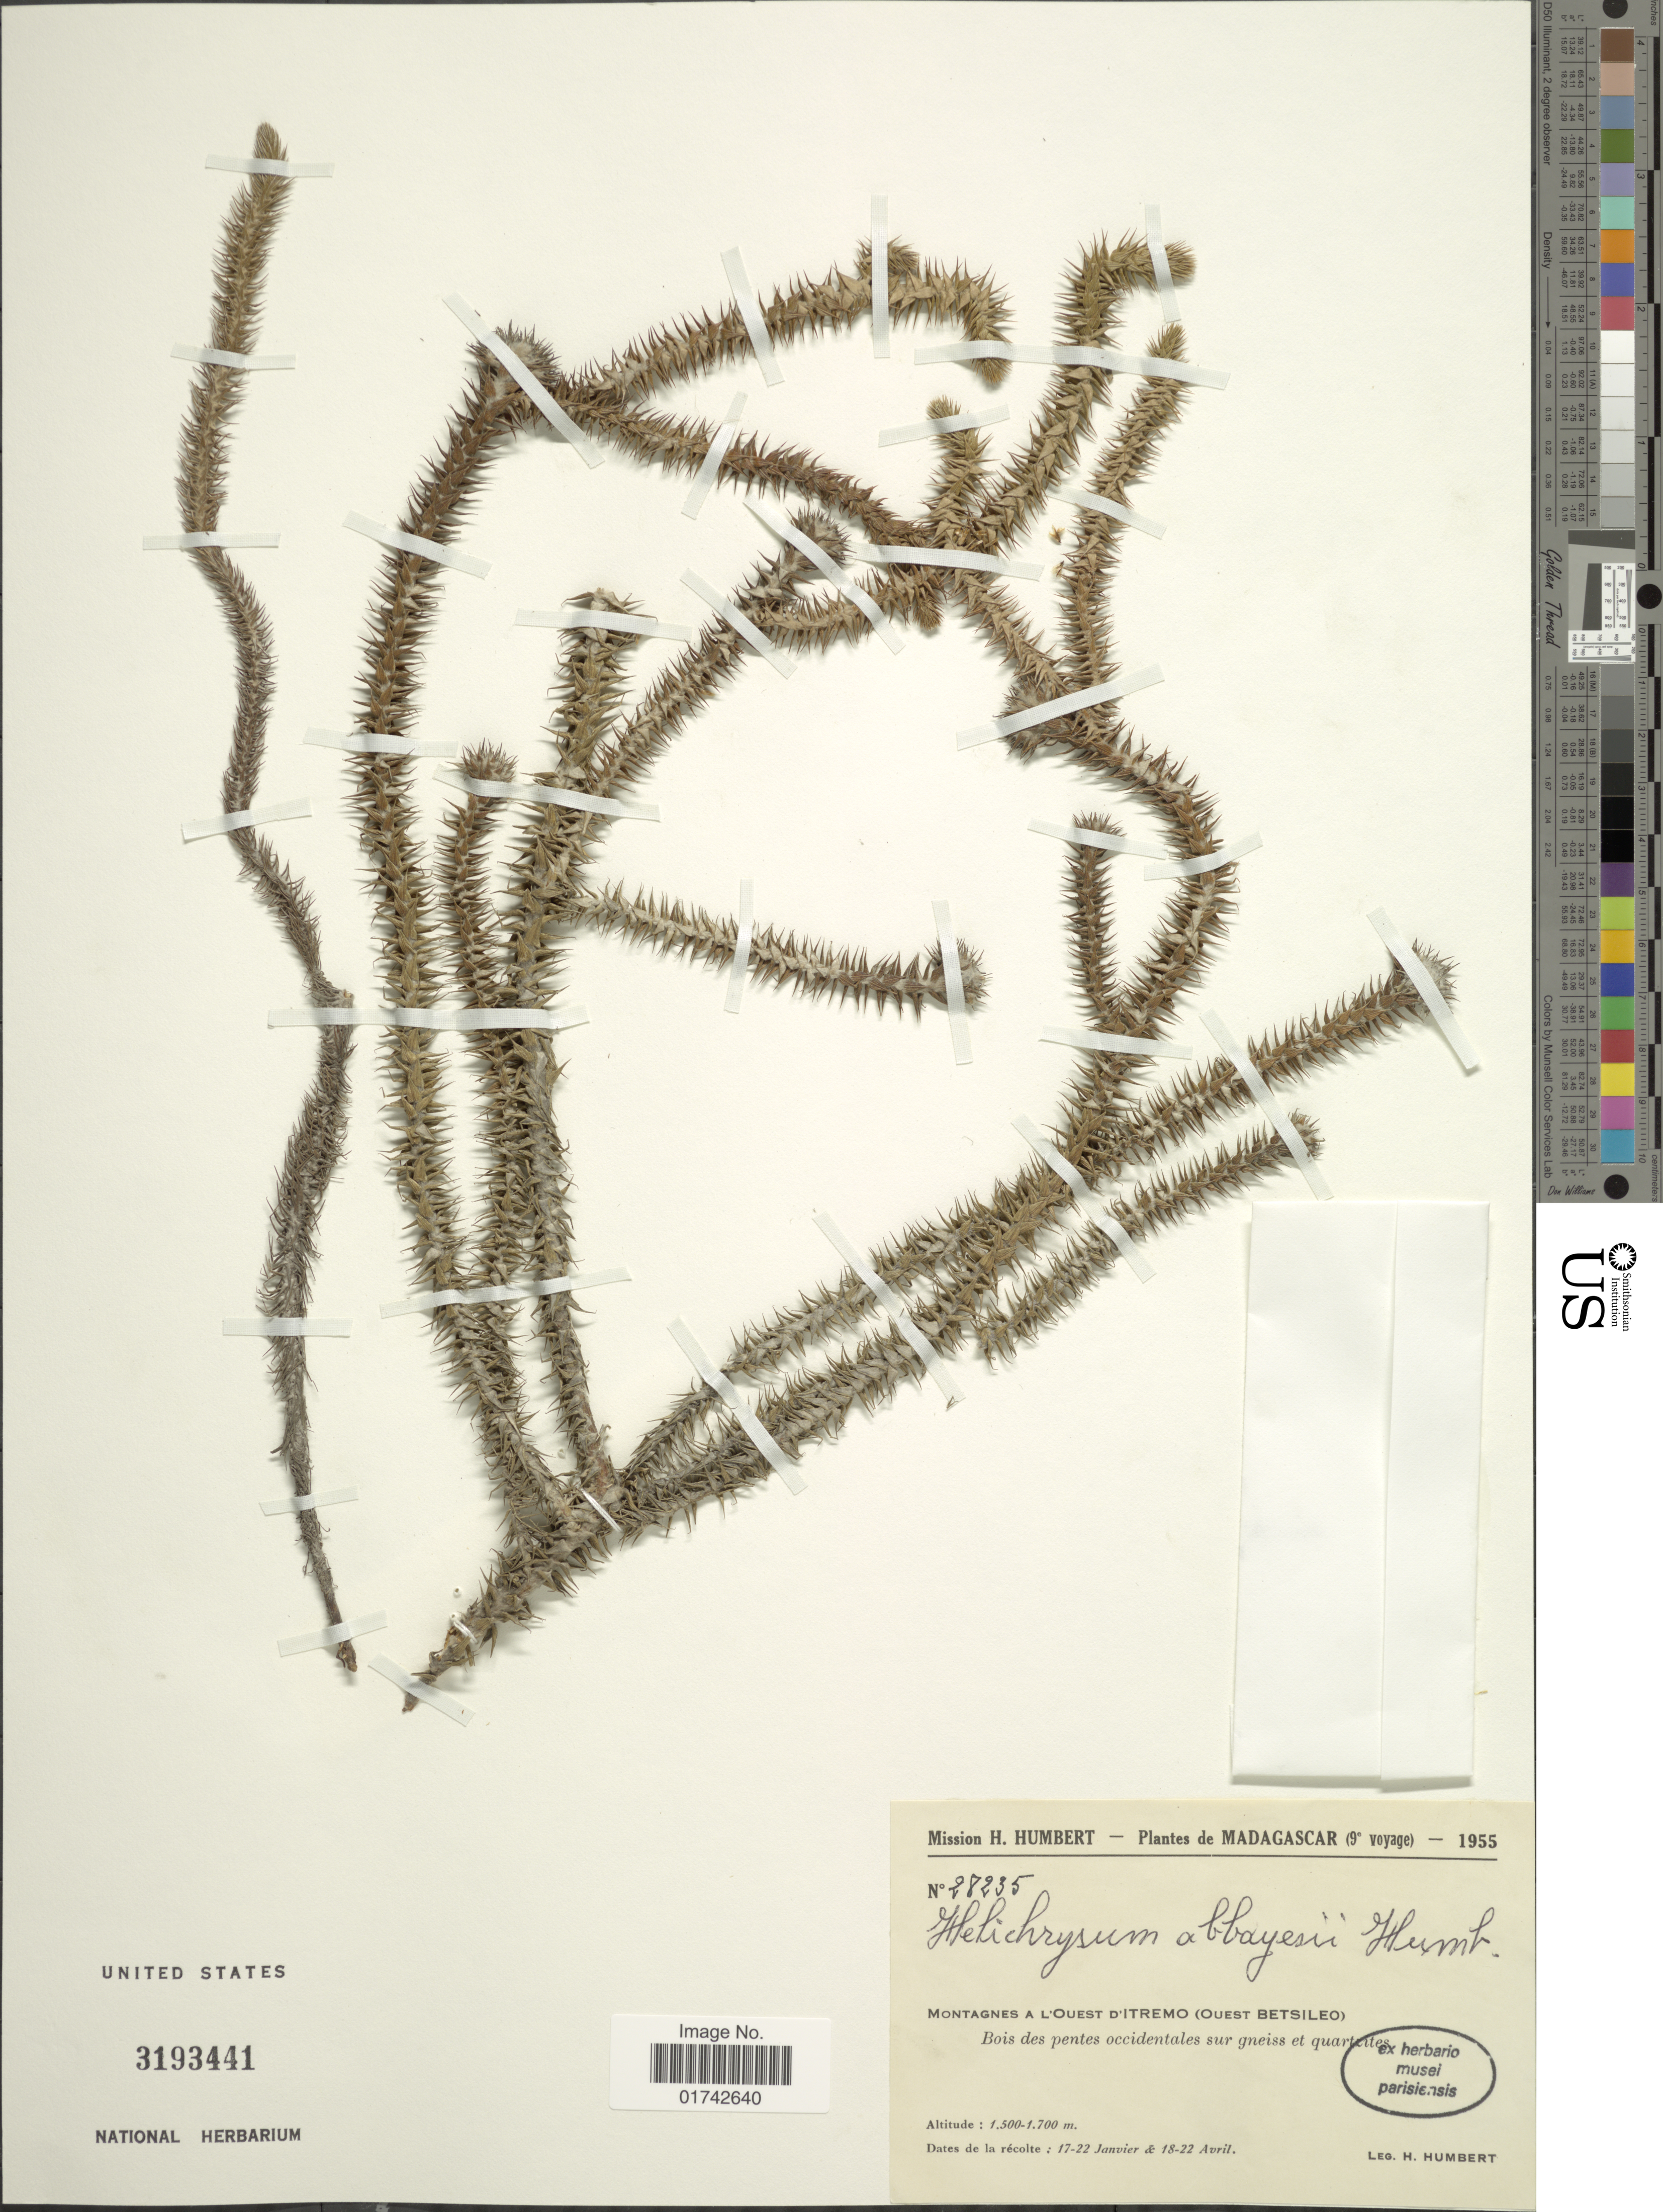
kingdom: Plantae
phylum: Tracheophyta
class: Magnoliopsida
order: Asterales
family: Asteraceae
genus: Helichrysum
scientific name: Helichrysum abbayesii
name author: J.H. Willis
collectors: H. Humbert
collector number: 28235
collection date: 1955-01-17/1955-04-22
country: Madagascar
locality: Montagnes A L'Ouest d'Itemo (Ouest Betsileo)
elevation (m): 1500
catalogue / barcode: US 3193441